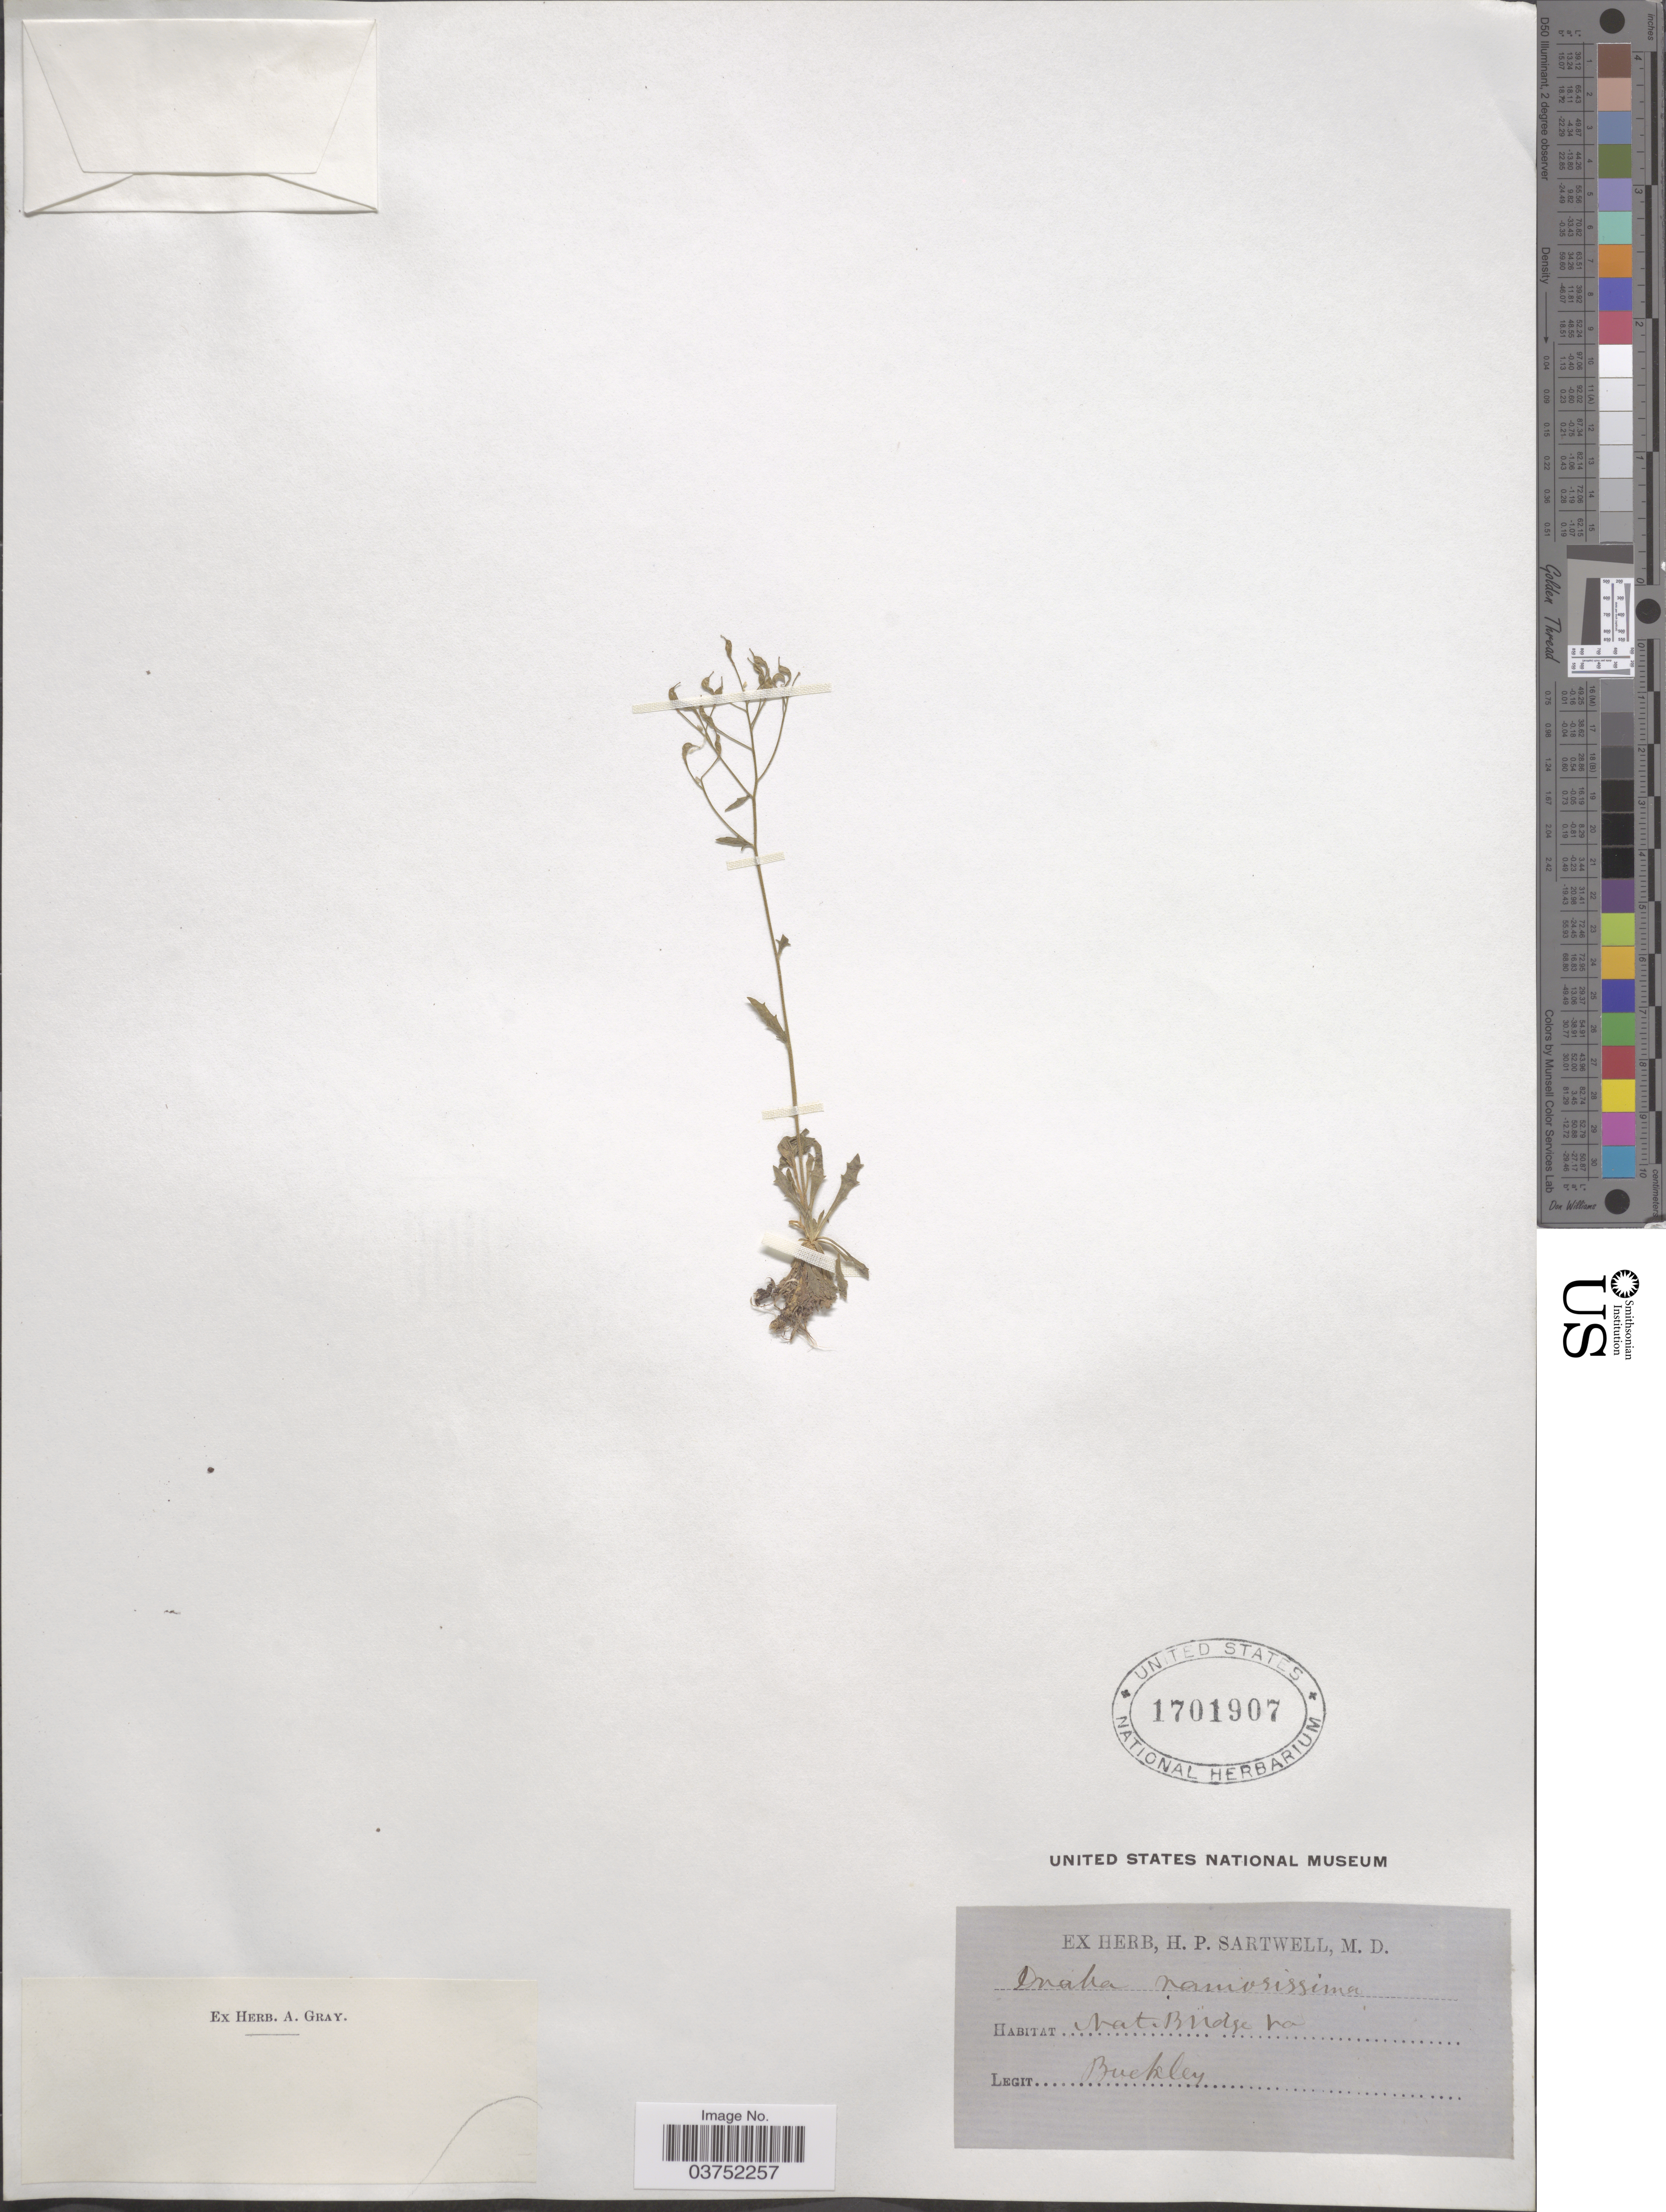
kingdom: Plantae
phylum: Tracheophyta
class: Magnoliopsida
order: Brassicales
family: Brassicaceae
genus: Draba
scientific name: Draba ramosissima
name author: Desv.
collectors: -- Buckley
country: United States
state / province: Virginia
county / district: Rockbridge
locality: Nat. Bridge.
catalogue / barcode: US 1701907